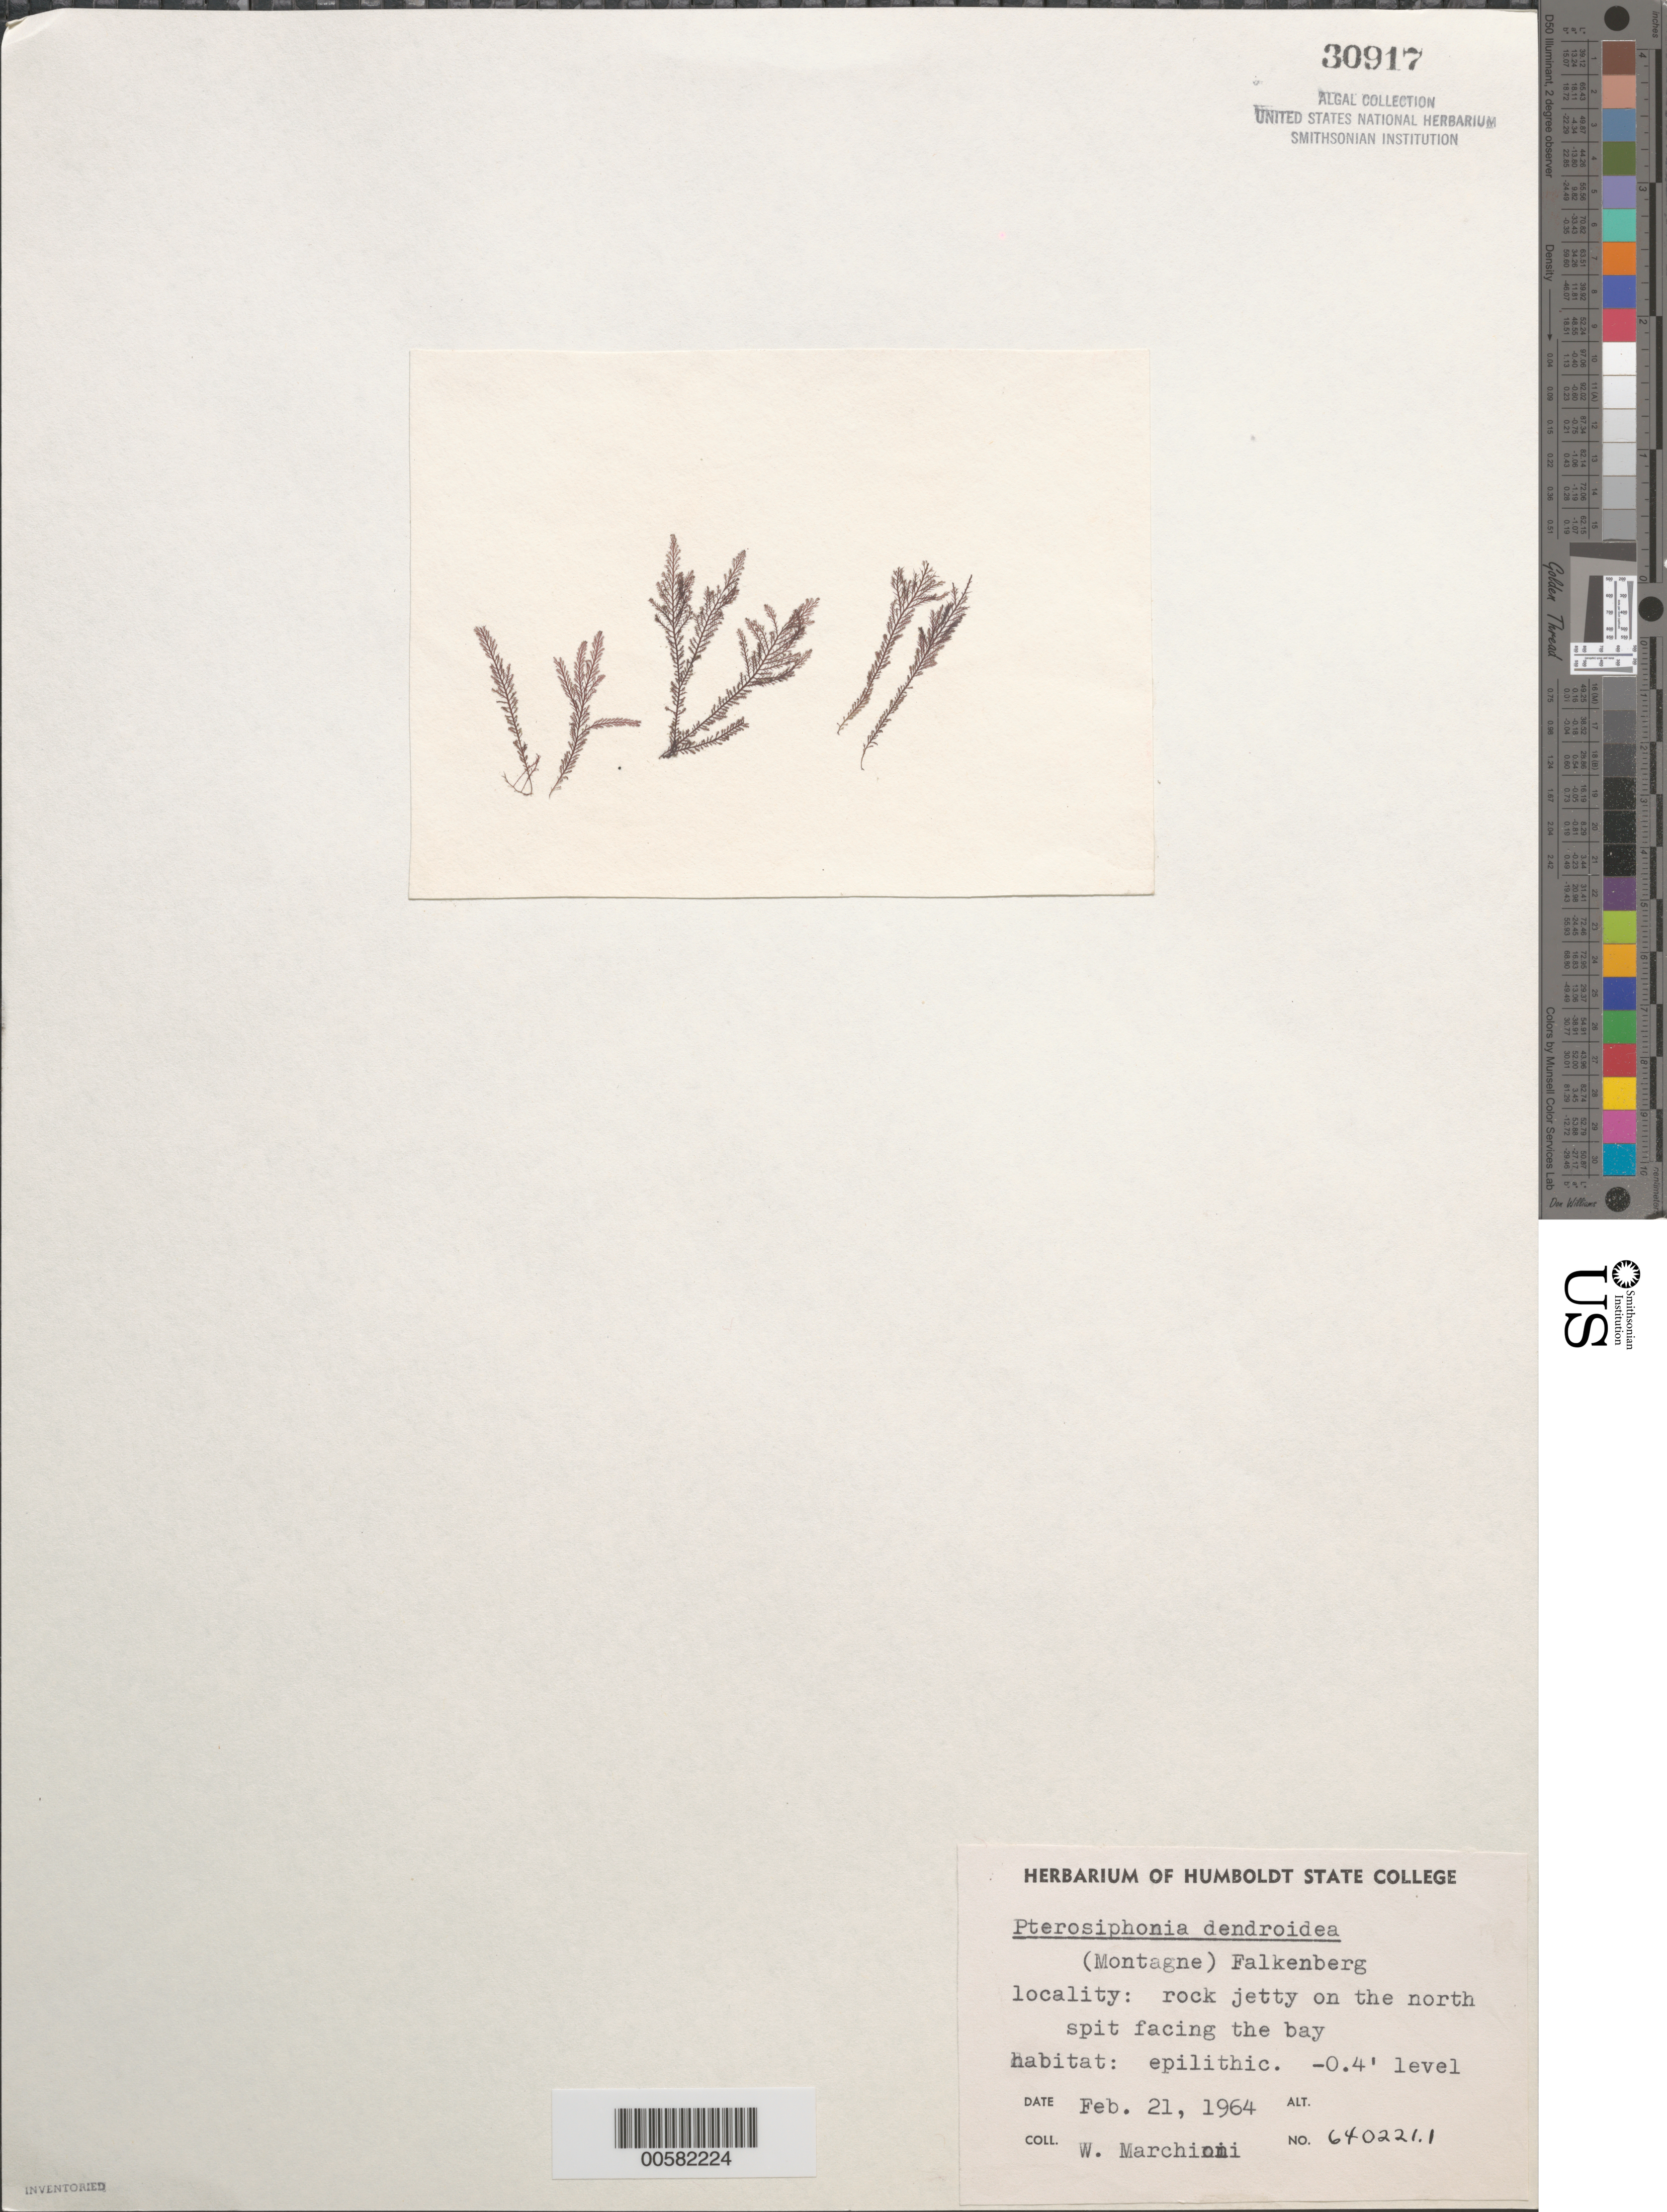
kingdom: Plantae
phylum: Rhodophyta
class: Florideophyceae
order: Ceramiales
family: Rhodomelaceae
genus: Symphyocladiella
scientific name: Symphyocladiella dendroidea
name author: (Montagne) Bustamante et al.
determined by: Algae name updating Project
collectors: W. Marchioni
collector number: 640221.1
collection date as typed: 21 Feb 1964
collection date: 1964-02-21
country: United States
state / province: California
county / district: Humboldt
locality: Humboldt Bay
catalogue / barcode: US 30917